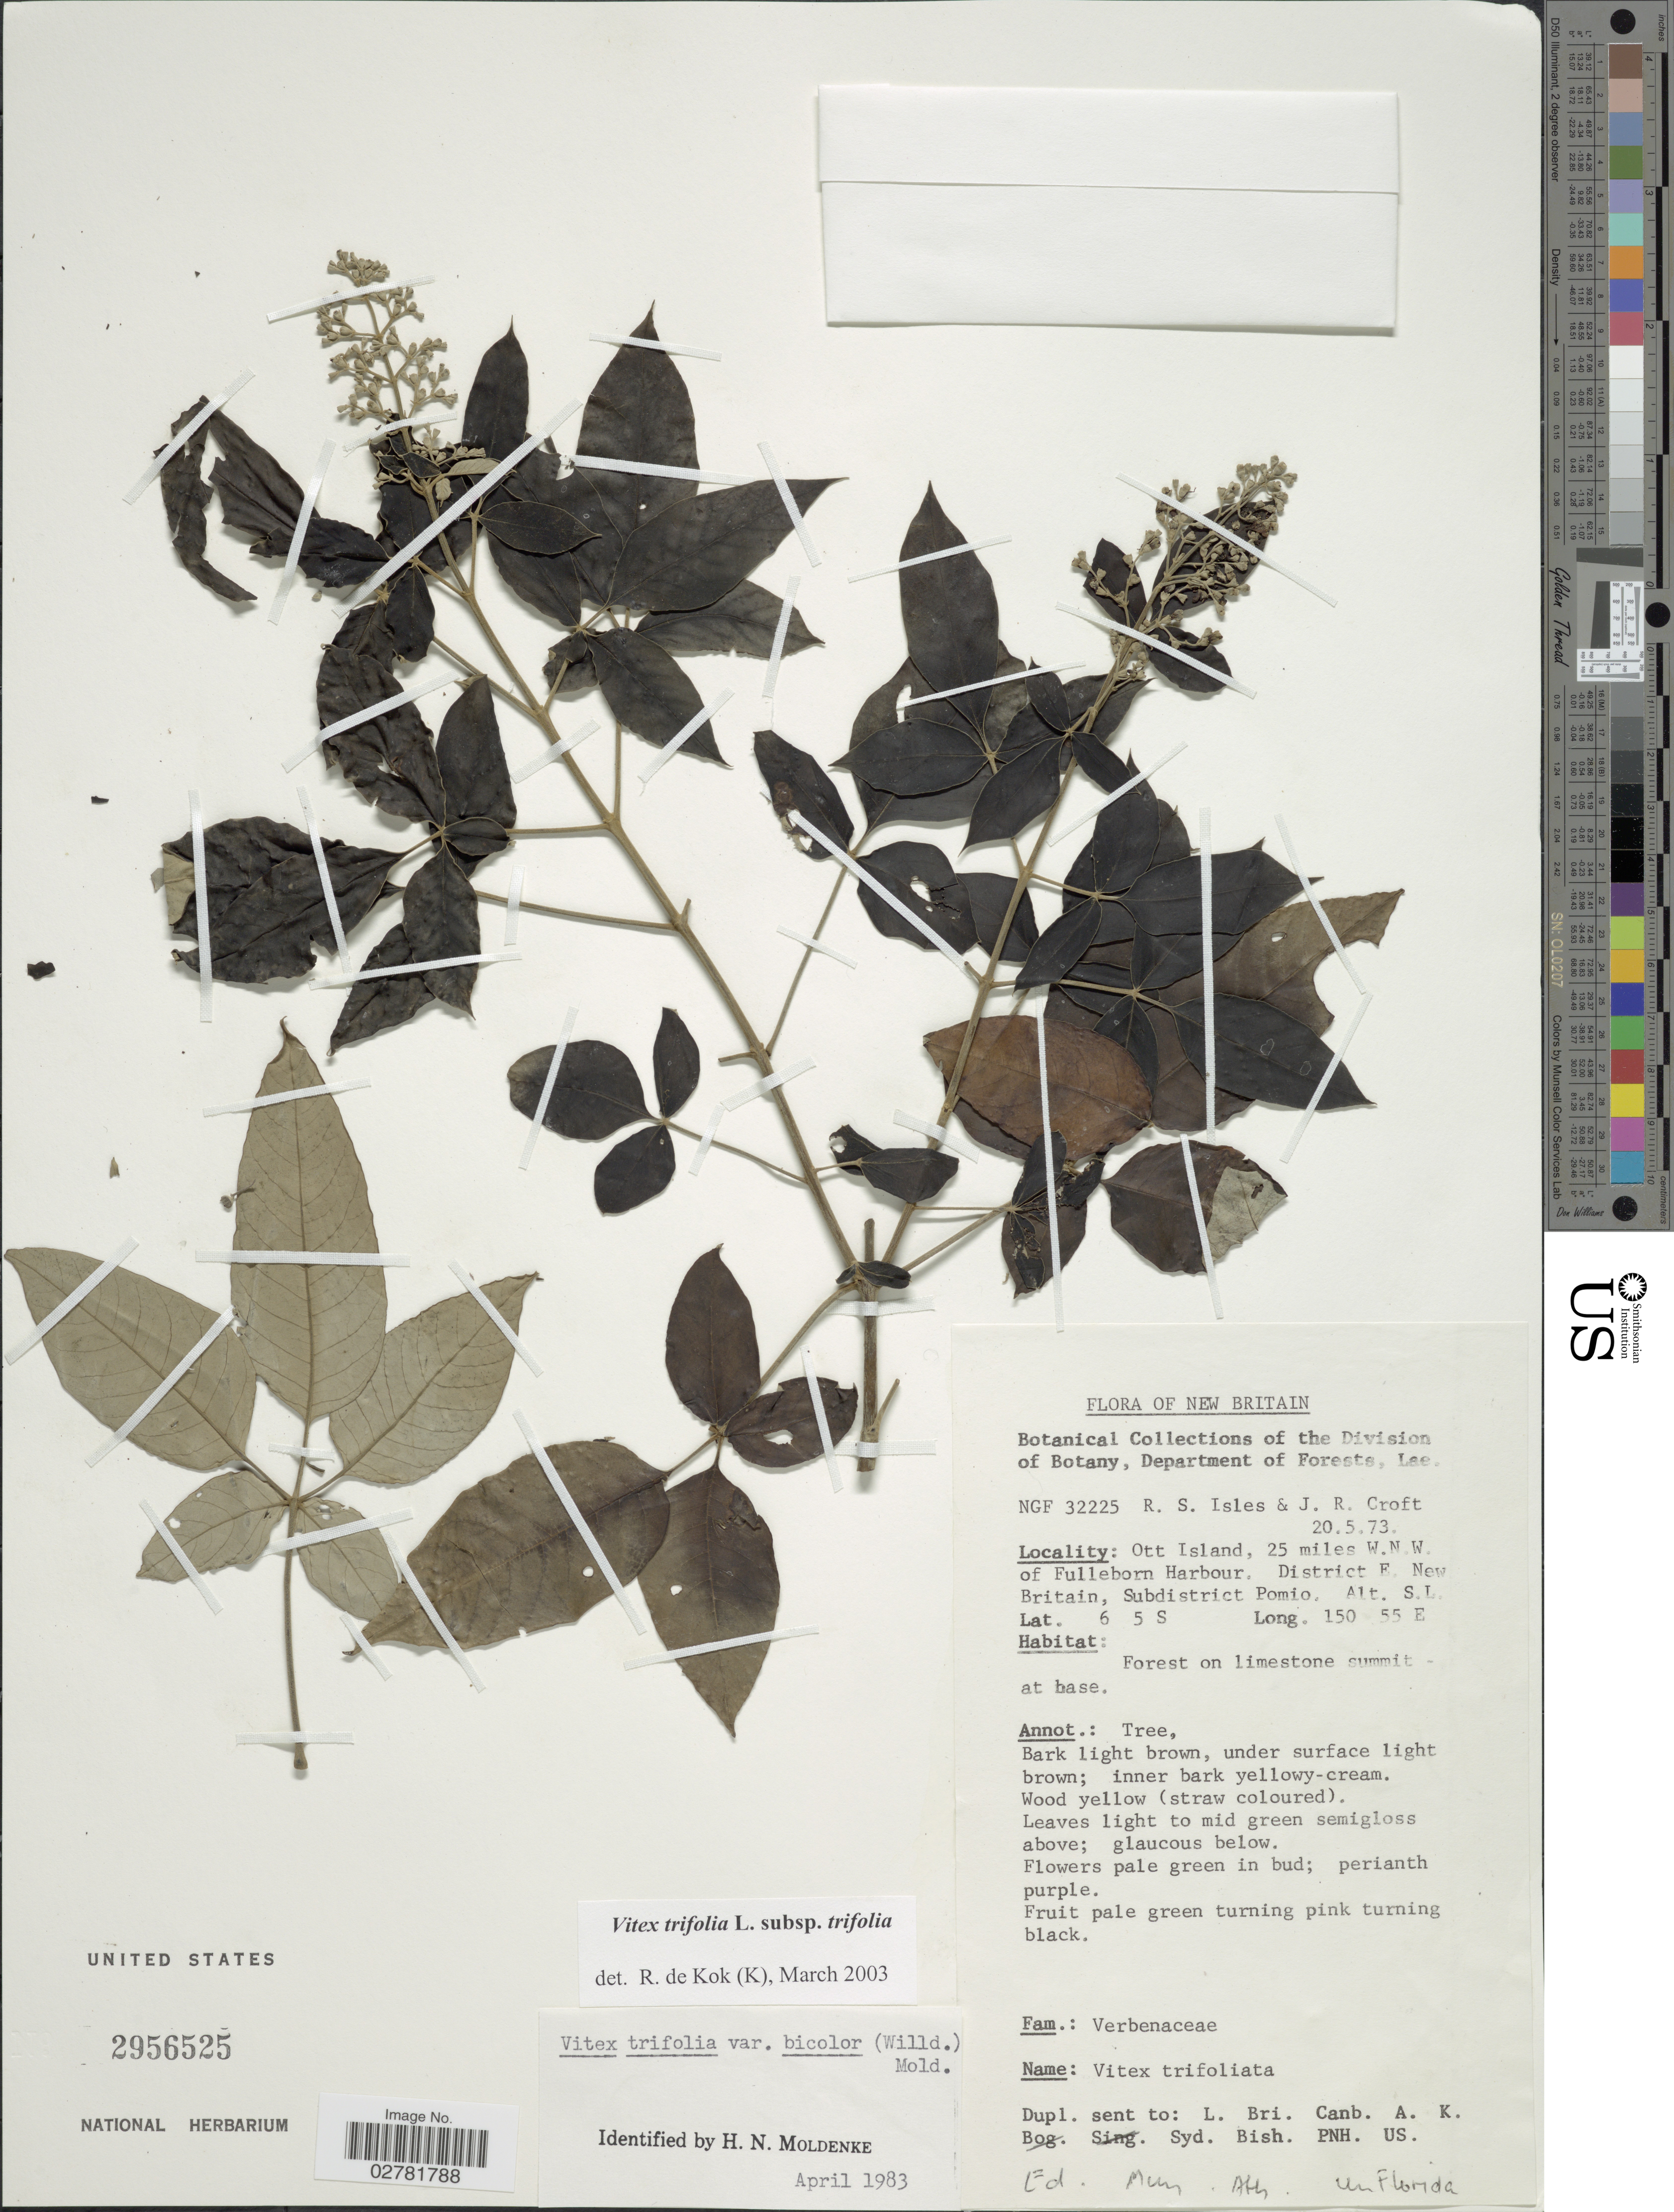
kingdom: Plantae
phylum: Tracheophyta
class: Magnoliopsida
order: Lamiales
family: Lamiaceae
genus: Vitex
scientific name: Vitex trifolia var. trifolia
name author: L.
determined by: Kok, R. de, (K)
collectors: R. Isles & J. R. Croft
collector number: NGF32225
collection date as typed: Transcribed d/m/y: 20/5/73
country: Papua New Guinea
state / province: East New Britain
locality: New Britain. Ott Island, 25 miles W.N.W. of Fulleborn Harbour, District E. New Britain, Subdistrict Pomio.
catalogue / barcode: US 2956525